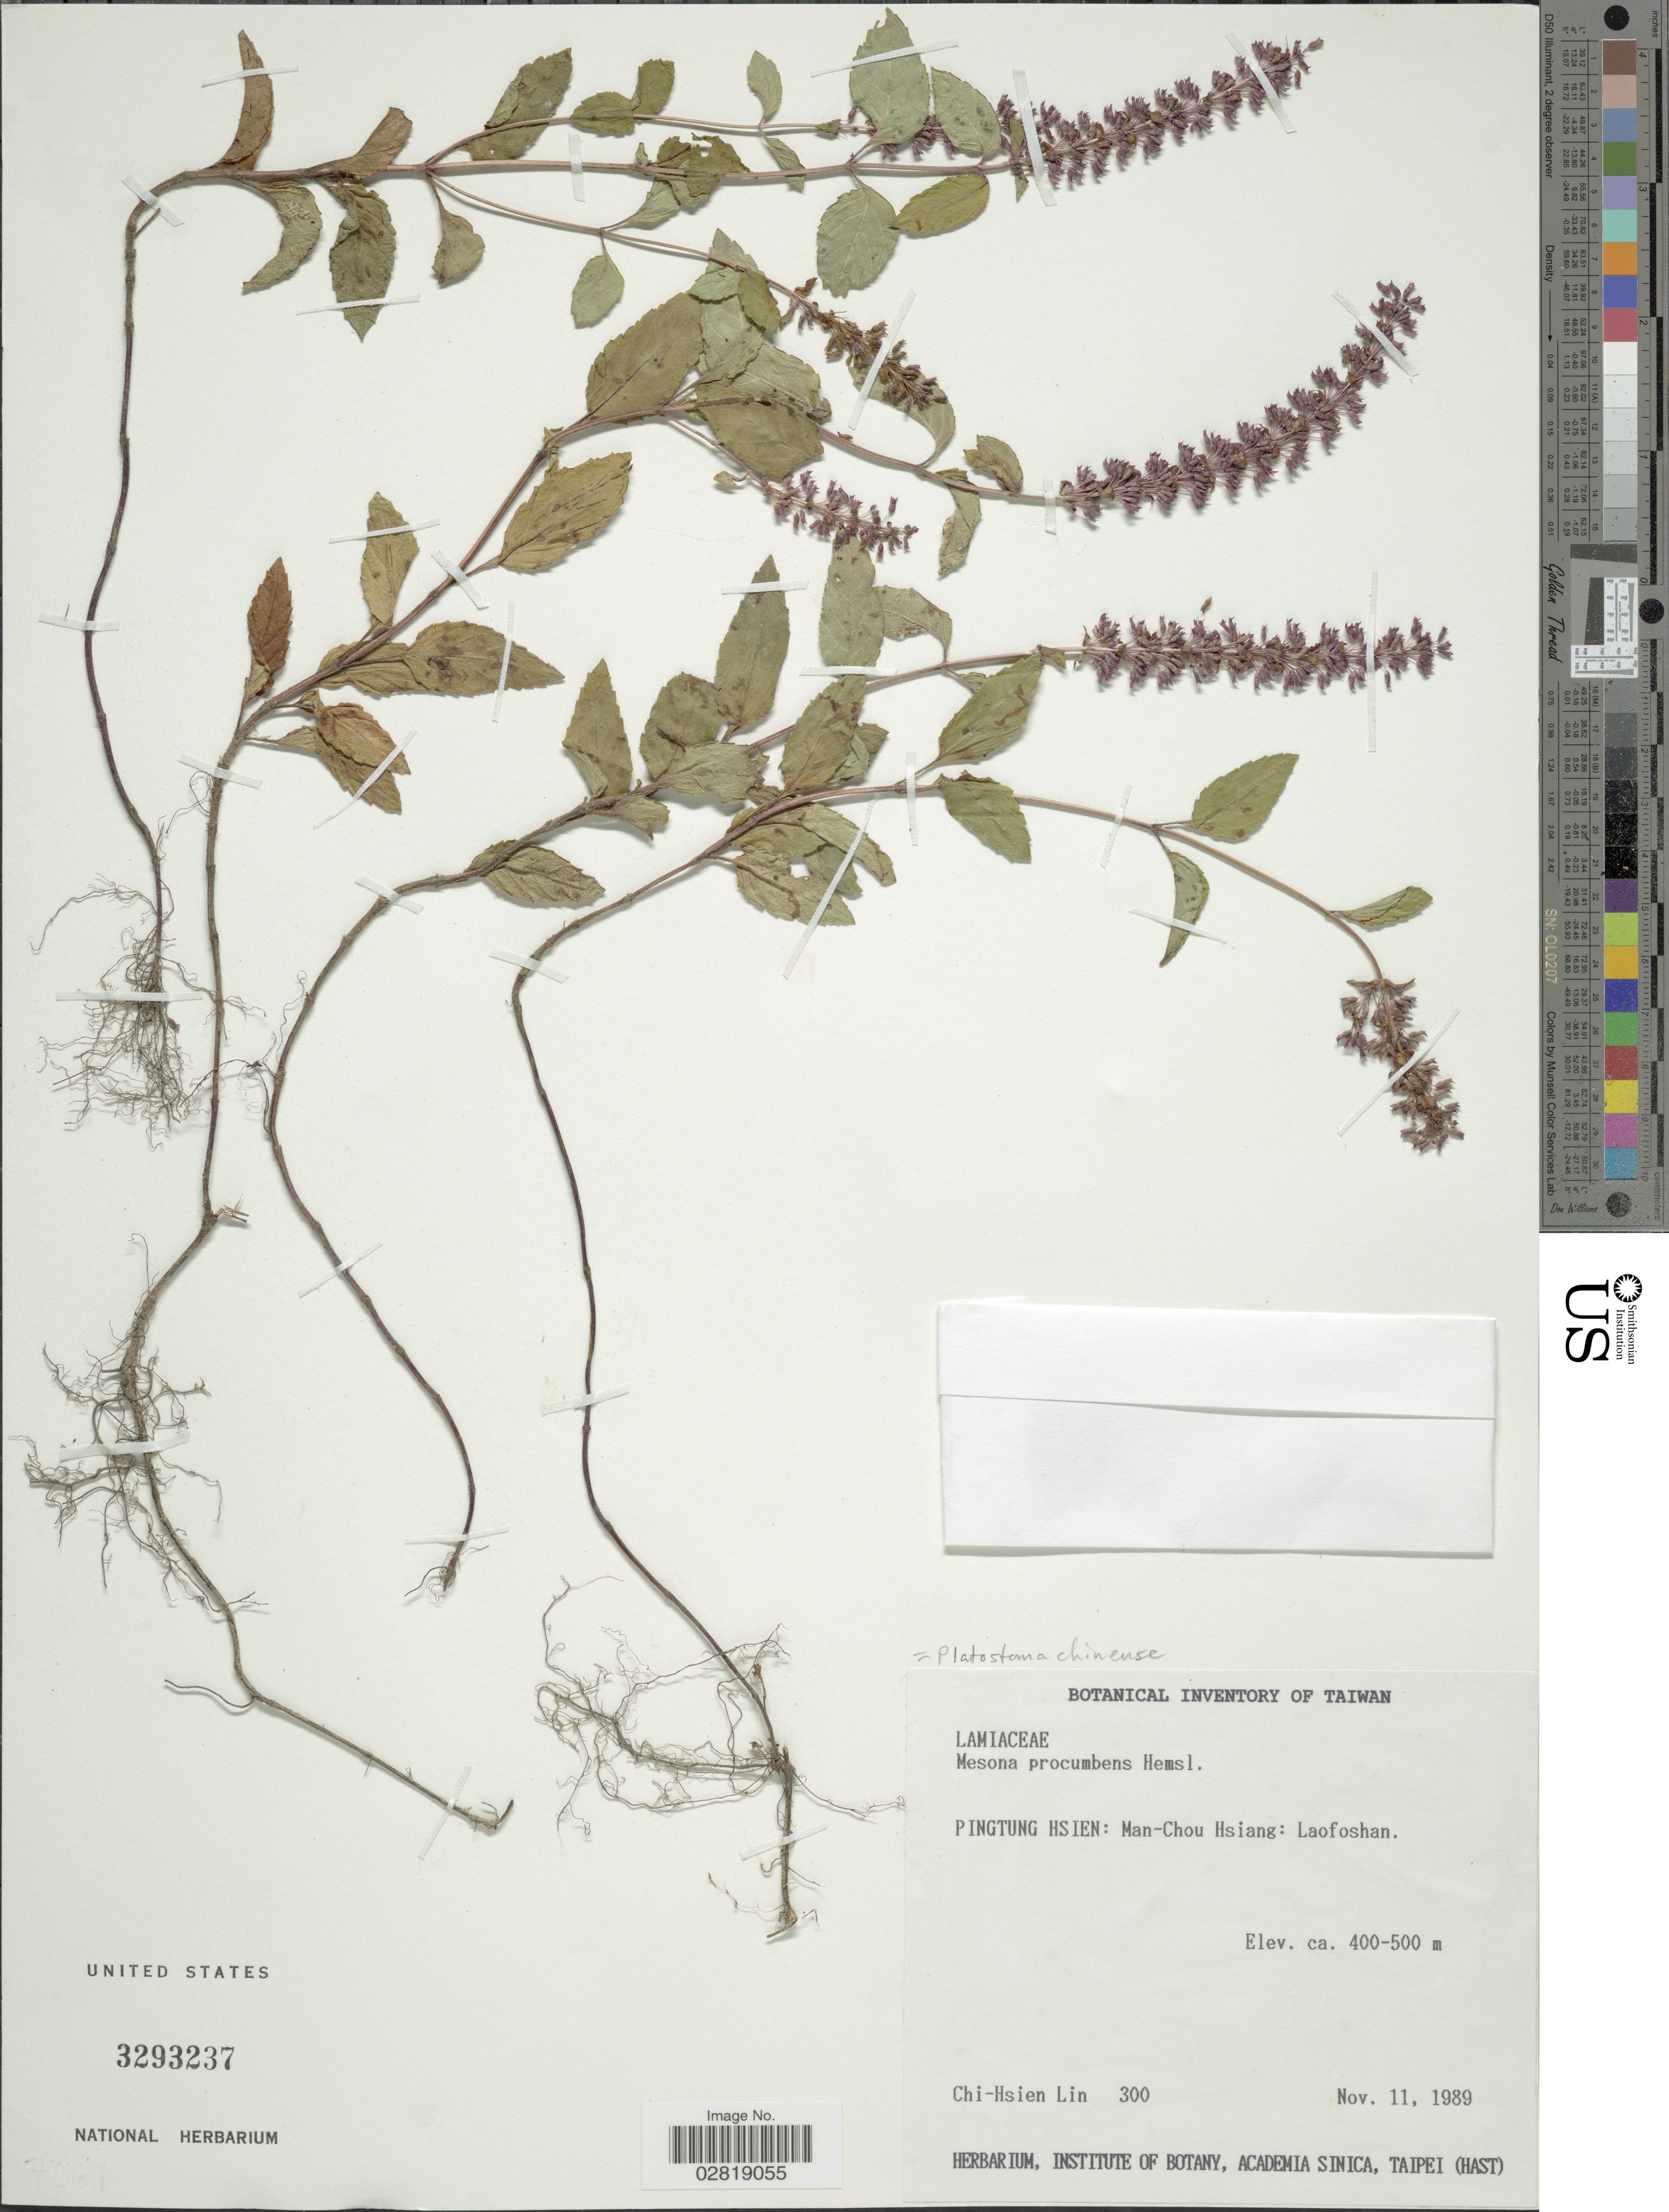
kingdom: Plantae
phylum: Tracheophyta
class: Magnoliopsida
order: Lamiales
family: Lamiaceae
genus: Platostoma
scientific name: Platostoma chinense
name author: (Benth.) A.J. Paton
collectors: C. Lin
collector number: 300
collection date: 1989-11-11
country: Taiwan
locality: Pingtung Hsien: Man-Chou Hsiang: Laofoshan.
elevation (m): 400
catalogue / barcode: US 3293237